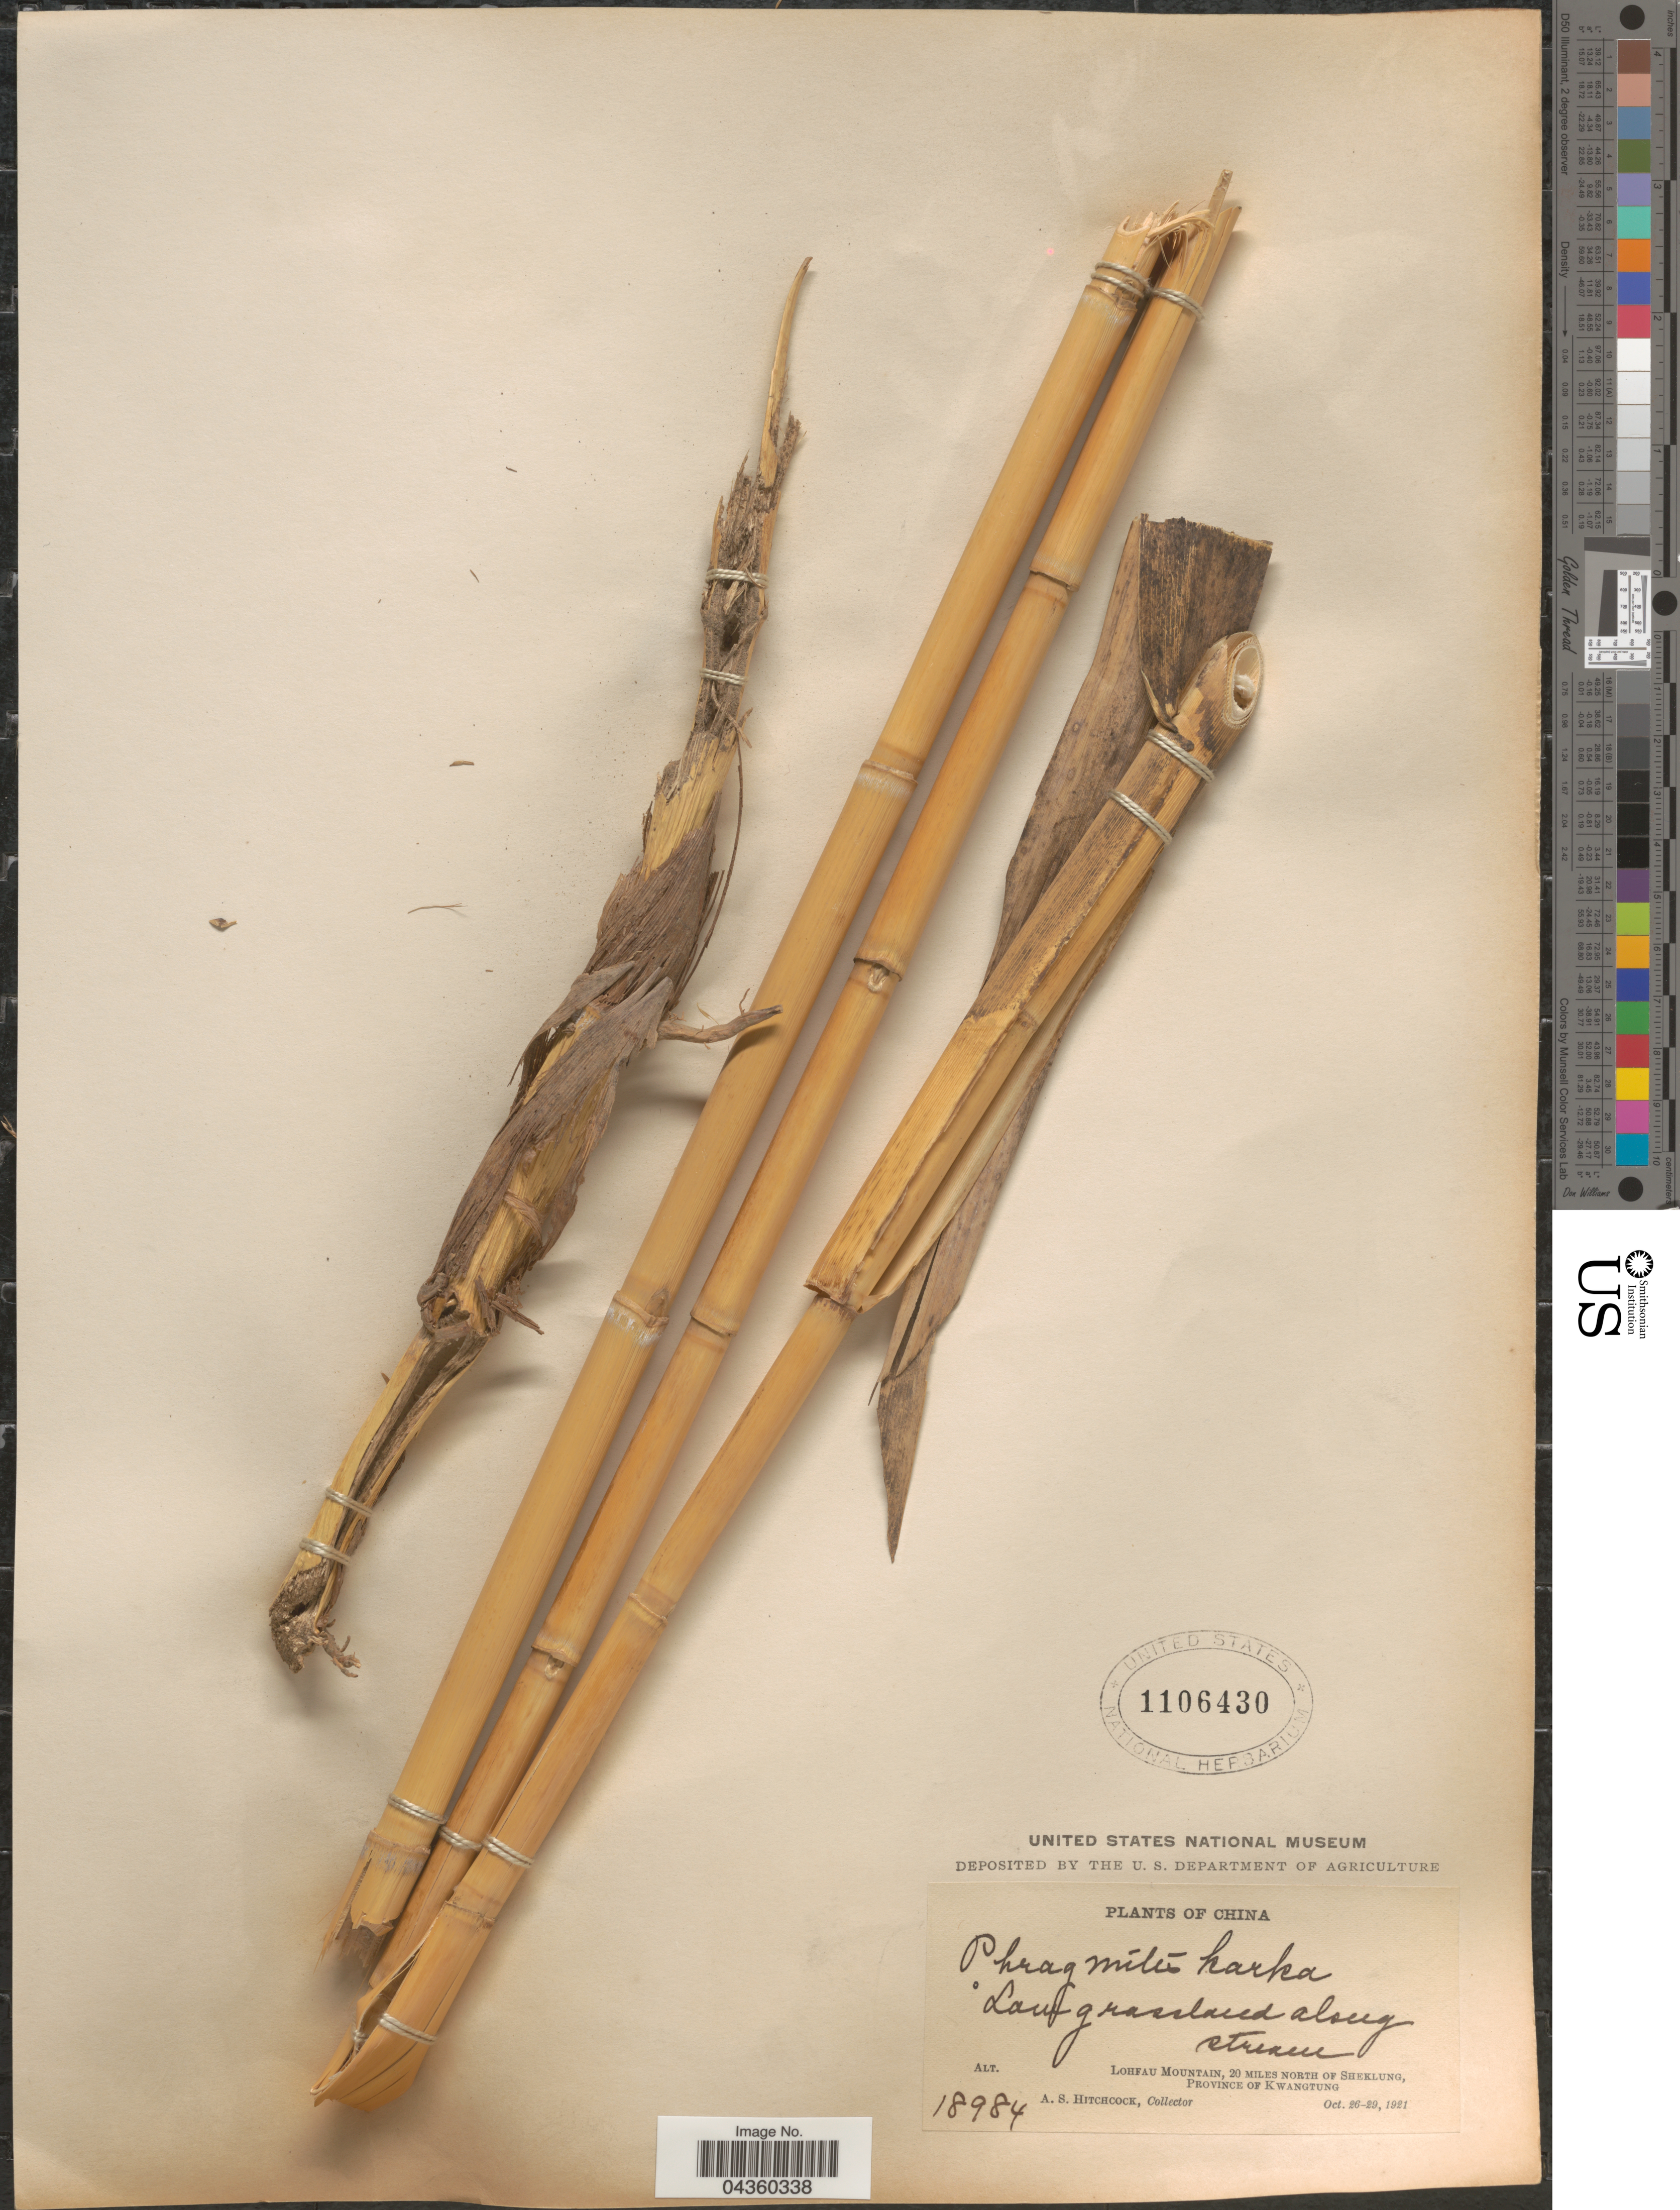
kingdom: Plantae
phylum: Tracheophyta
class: Liliopsida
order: Poales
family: Poaceae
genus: Phragmites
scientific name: Phragmites karka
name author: (Retz.) Trin. ex Steud.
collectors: A. S. Hitchcock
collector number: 18984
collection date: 1921-10-26/1921-10-29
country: China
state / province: Guangdong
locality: Lohfau Mountain, 20 miles north of Sheklung, Province of Kwangtung.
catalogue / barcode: US 1106430